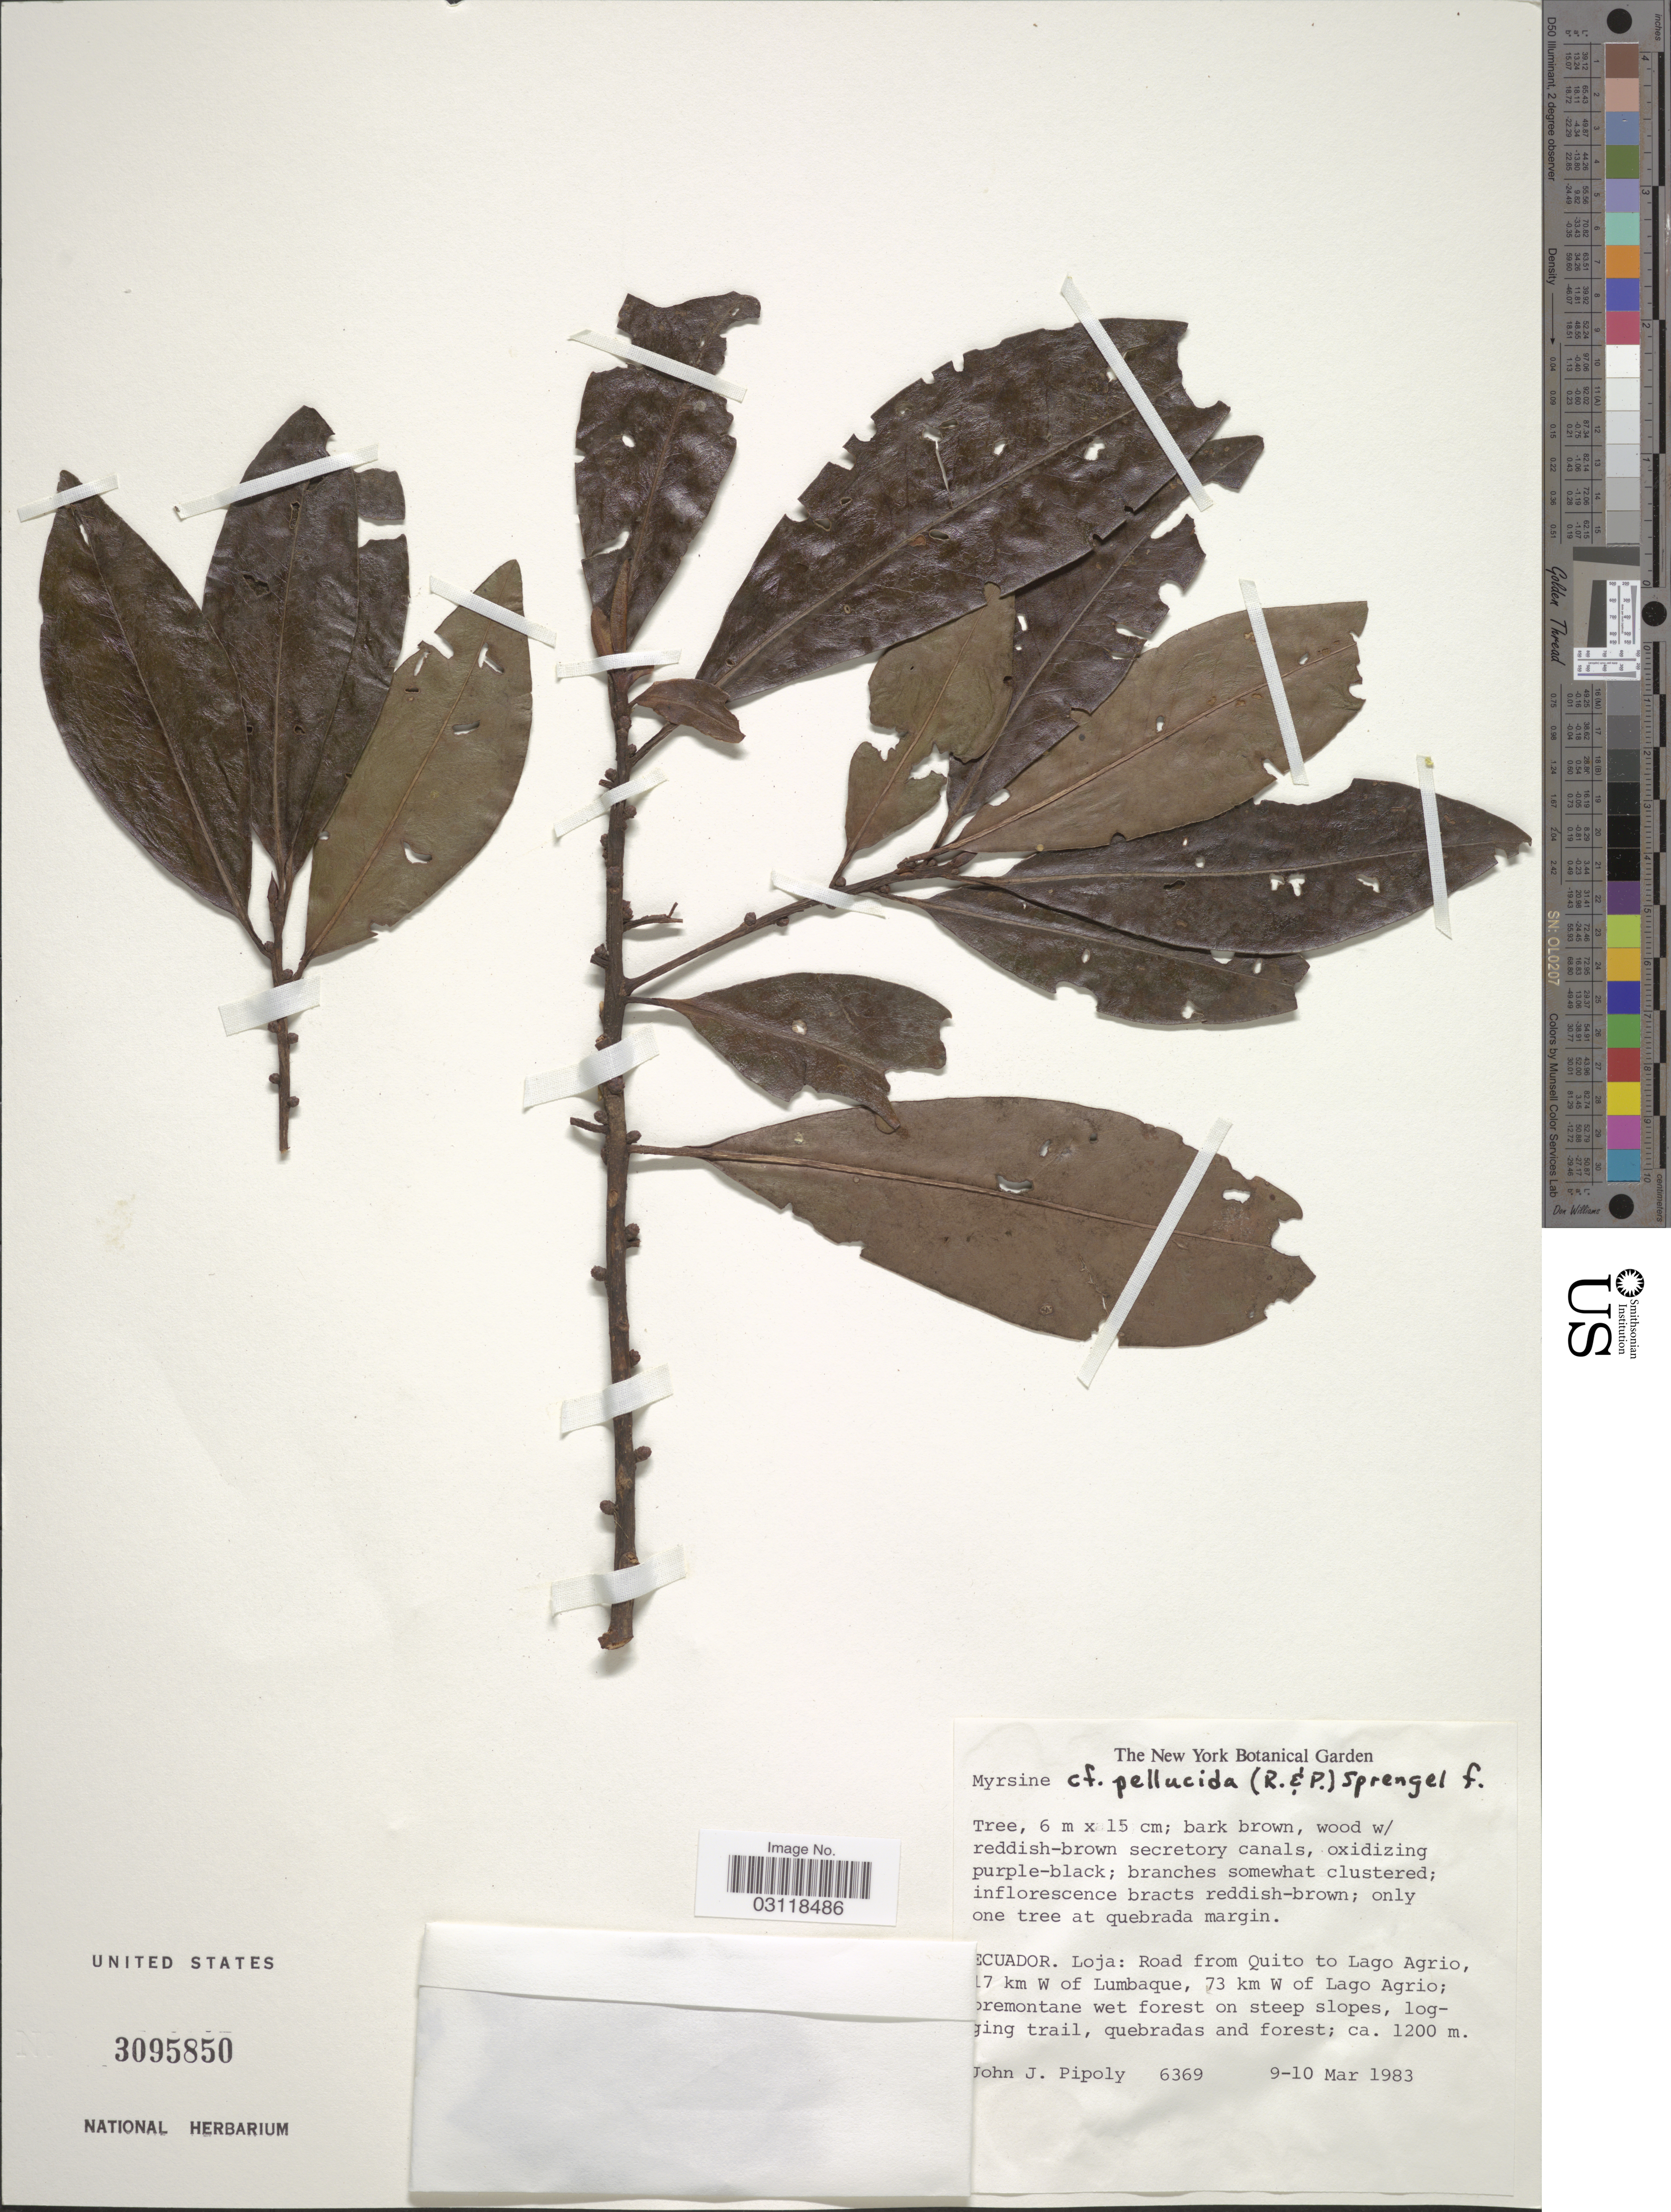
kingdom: Plantae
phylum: Tracheophyta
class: Magnoliopsida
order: Ericales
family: Primulaceae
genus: Rapanea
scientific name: Rapanea pellucida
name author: (Ruiz & Pav.) Mez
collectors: J. J. Pipoly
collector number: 6369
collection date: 1983-03-09/1983-03-10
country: Ecuador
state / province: Loja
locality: Road from Quito to Lago Agrio, 17 km W of Lumbaque, 73 km W of Lago Agrio.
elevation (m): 1200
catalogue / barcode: US 3095850